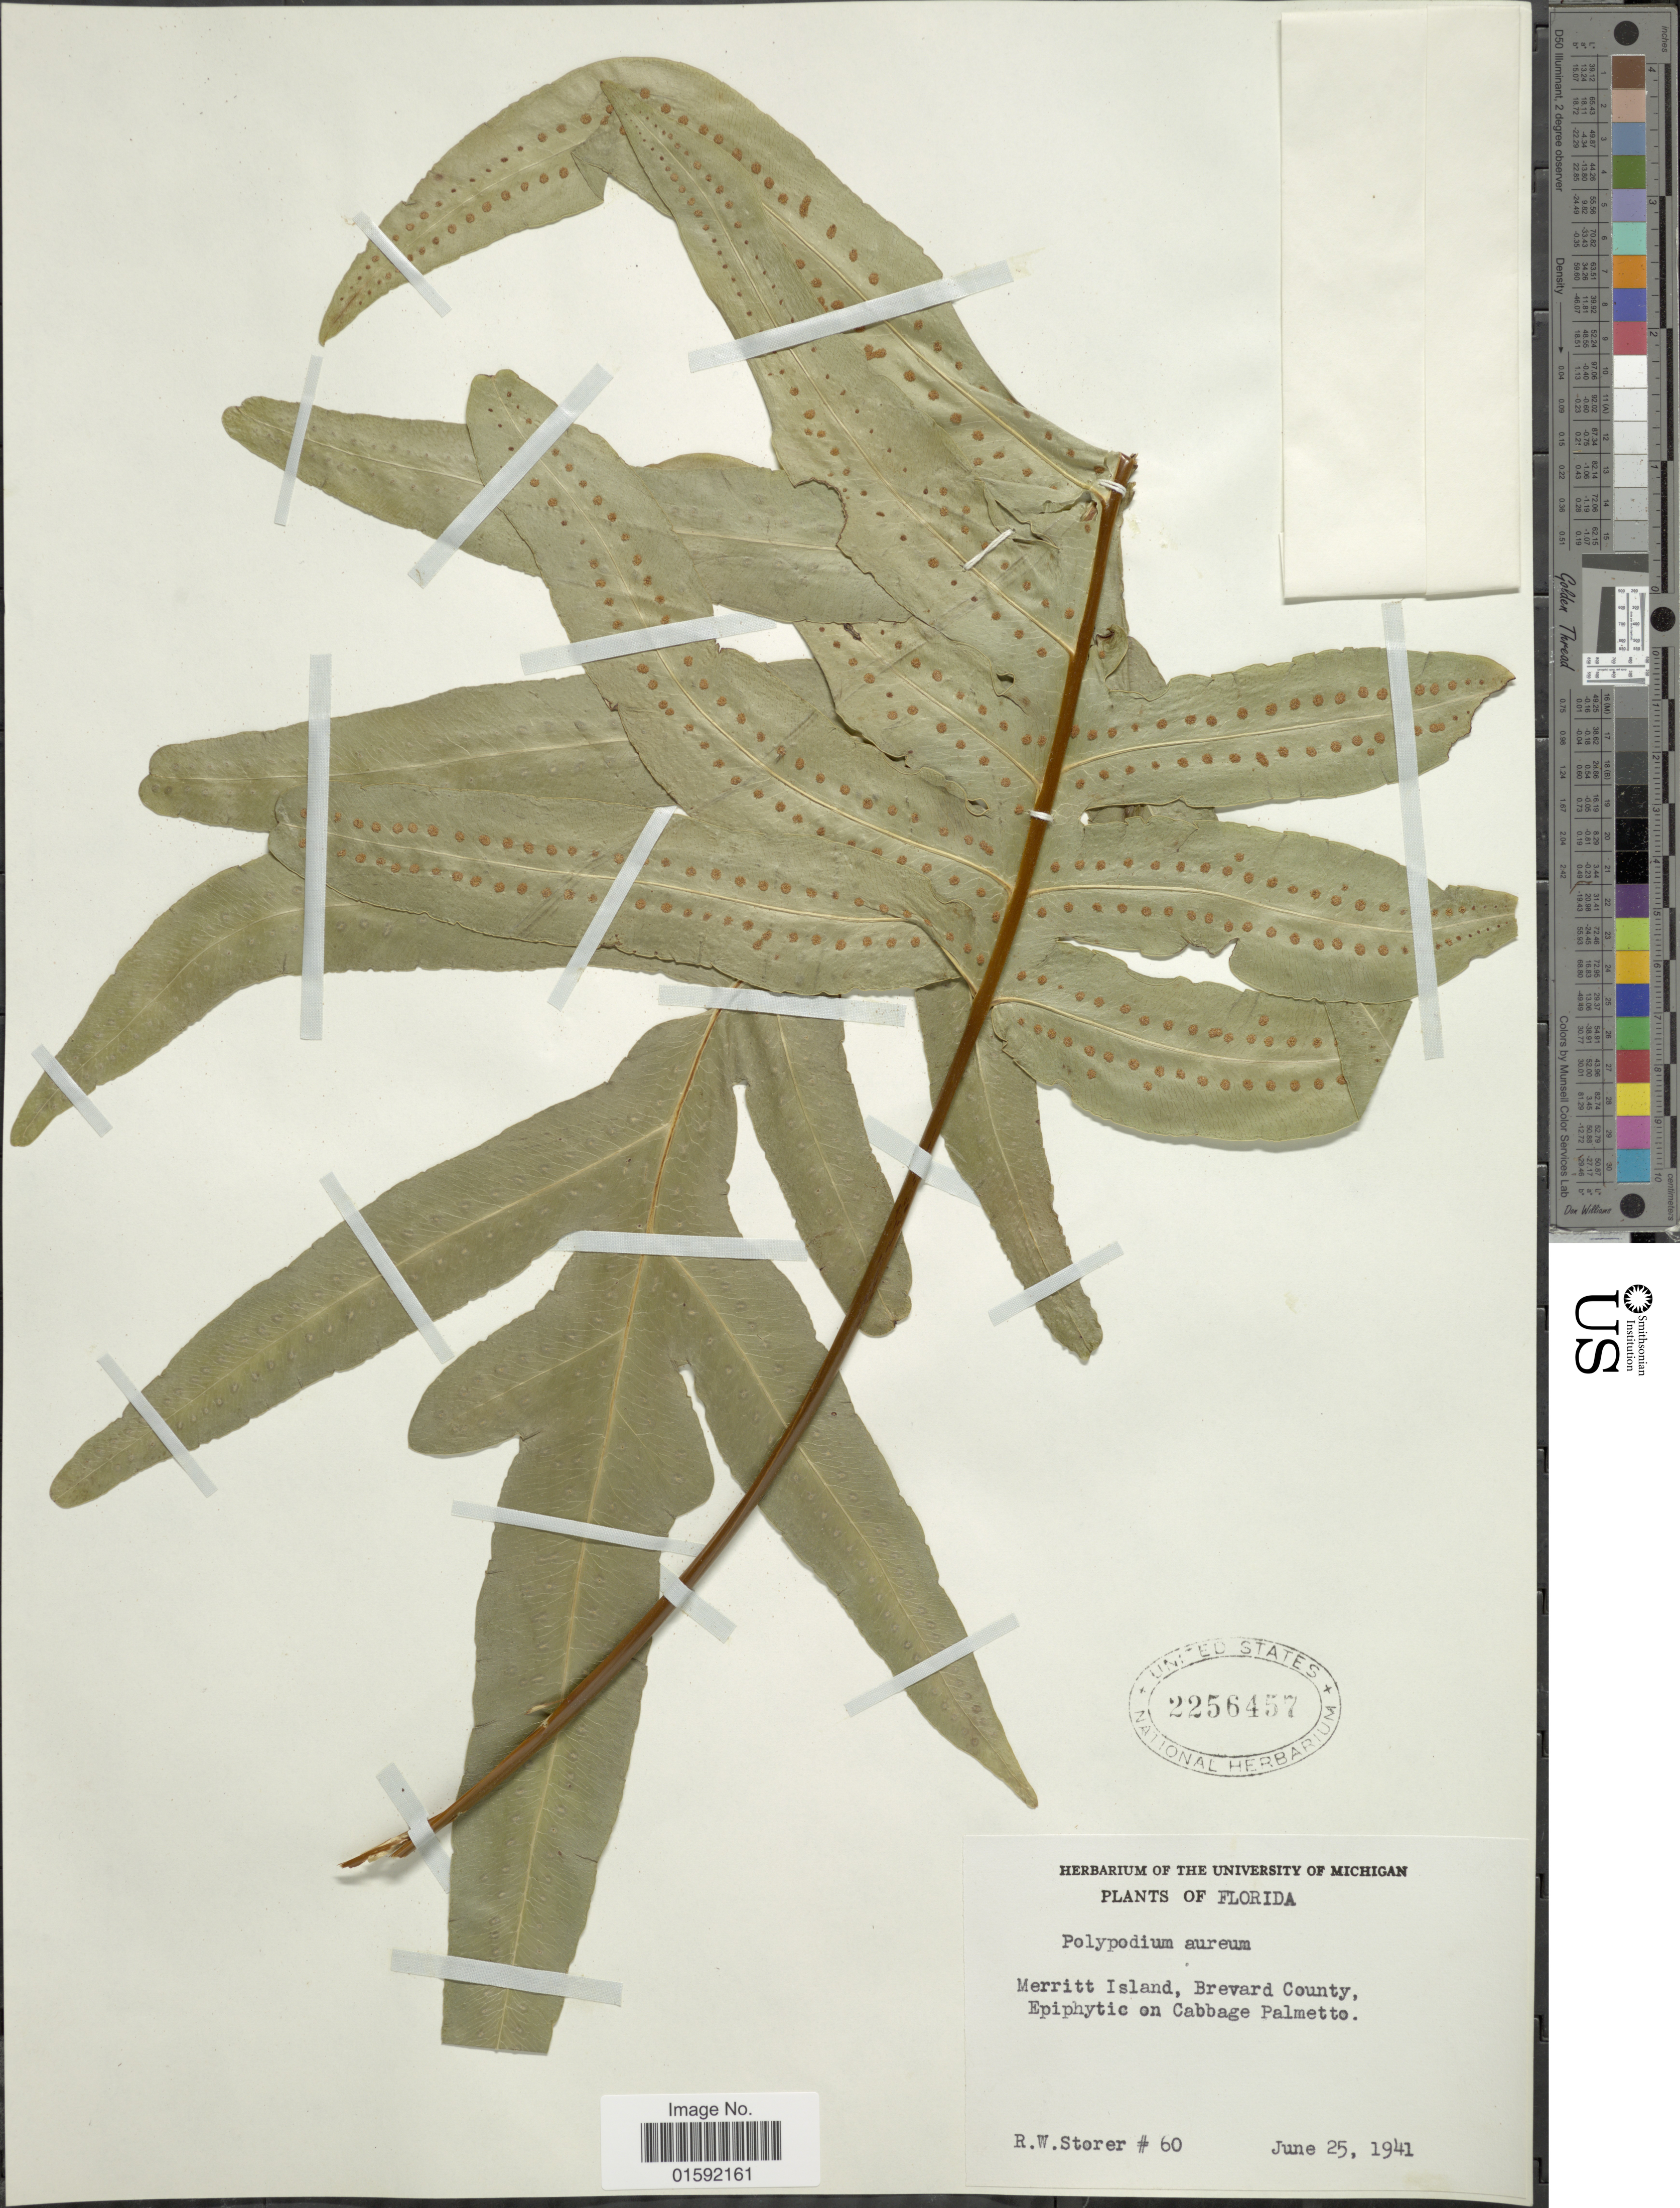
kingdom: Plantae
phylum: Tracheophyta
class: Polypodiopsida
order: Polypodiales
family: Polypodiaceae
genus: Phlebodium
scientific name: Phlebodium areolatum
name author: (Humb. & Bonap. ex Willd.) J. Sm.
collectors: R. Storer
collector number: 60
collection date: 1941-06-25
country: United States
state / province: Florida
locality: Merritt Islands, Brevard County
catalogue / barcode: US 2256457